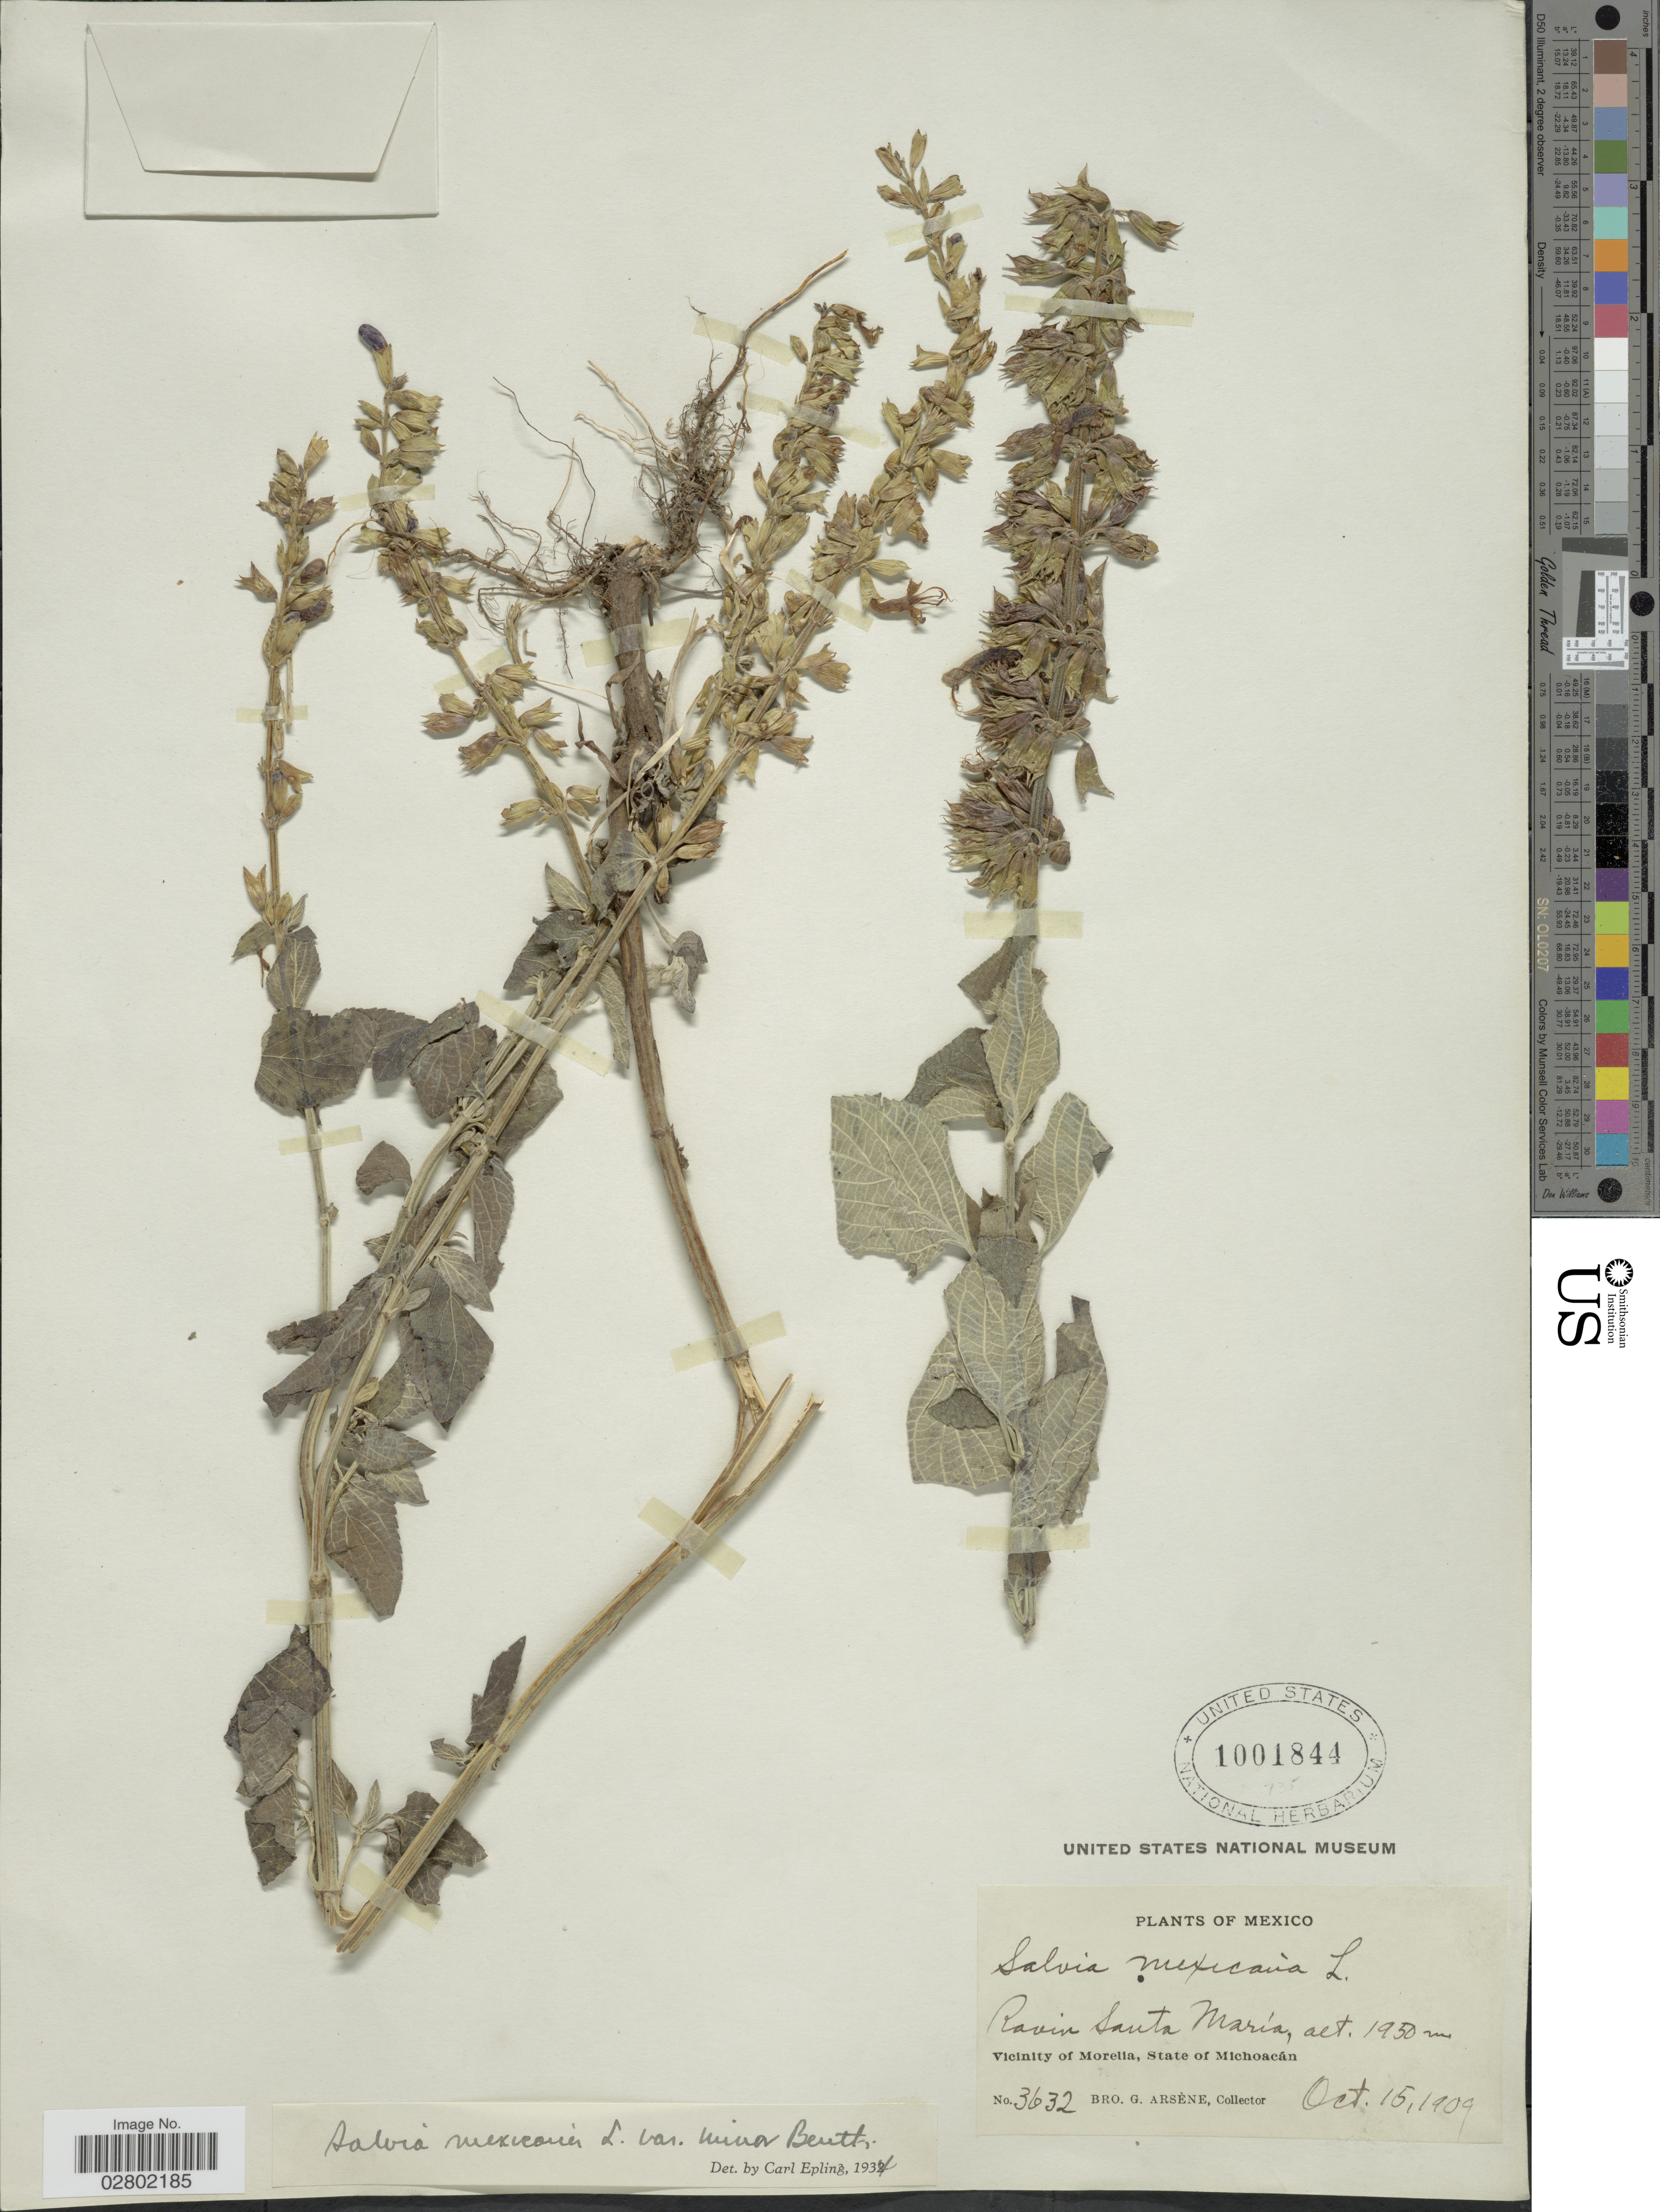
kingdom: Plantae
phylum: Tracheophyta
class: Magnoliopsida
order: Lamiales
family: Lamiaceae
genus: Salvia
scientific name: Salvia mexicana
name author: L.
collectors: Bro. G. Arsène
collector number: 3632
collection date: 1909-10-15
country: Mexico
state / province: Michoacán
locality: Ravin Santa María, Vicinity of Morelia.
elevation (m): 1950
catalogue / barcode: US 1001844